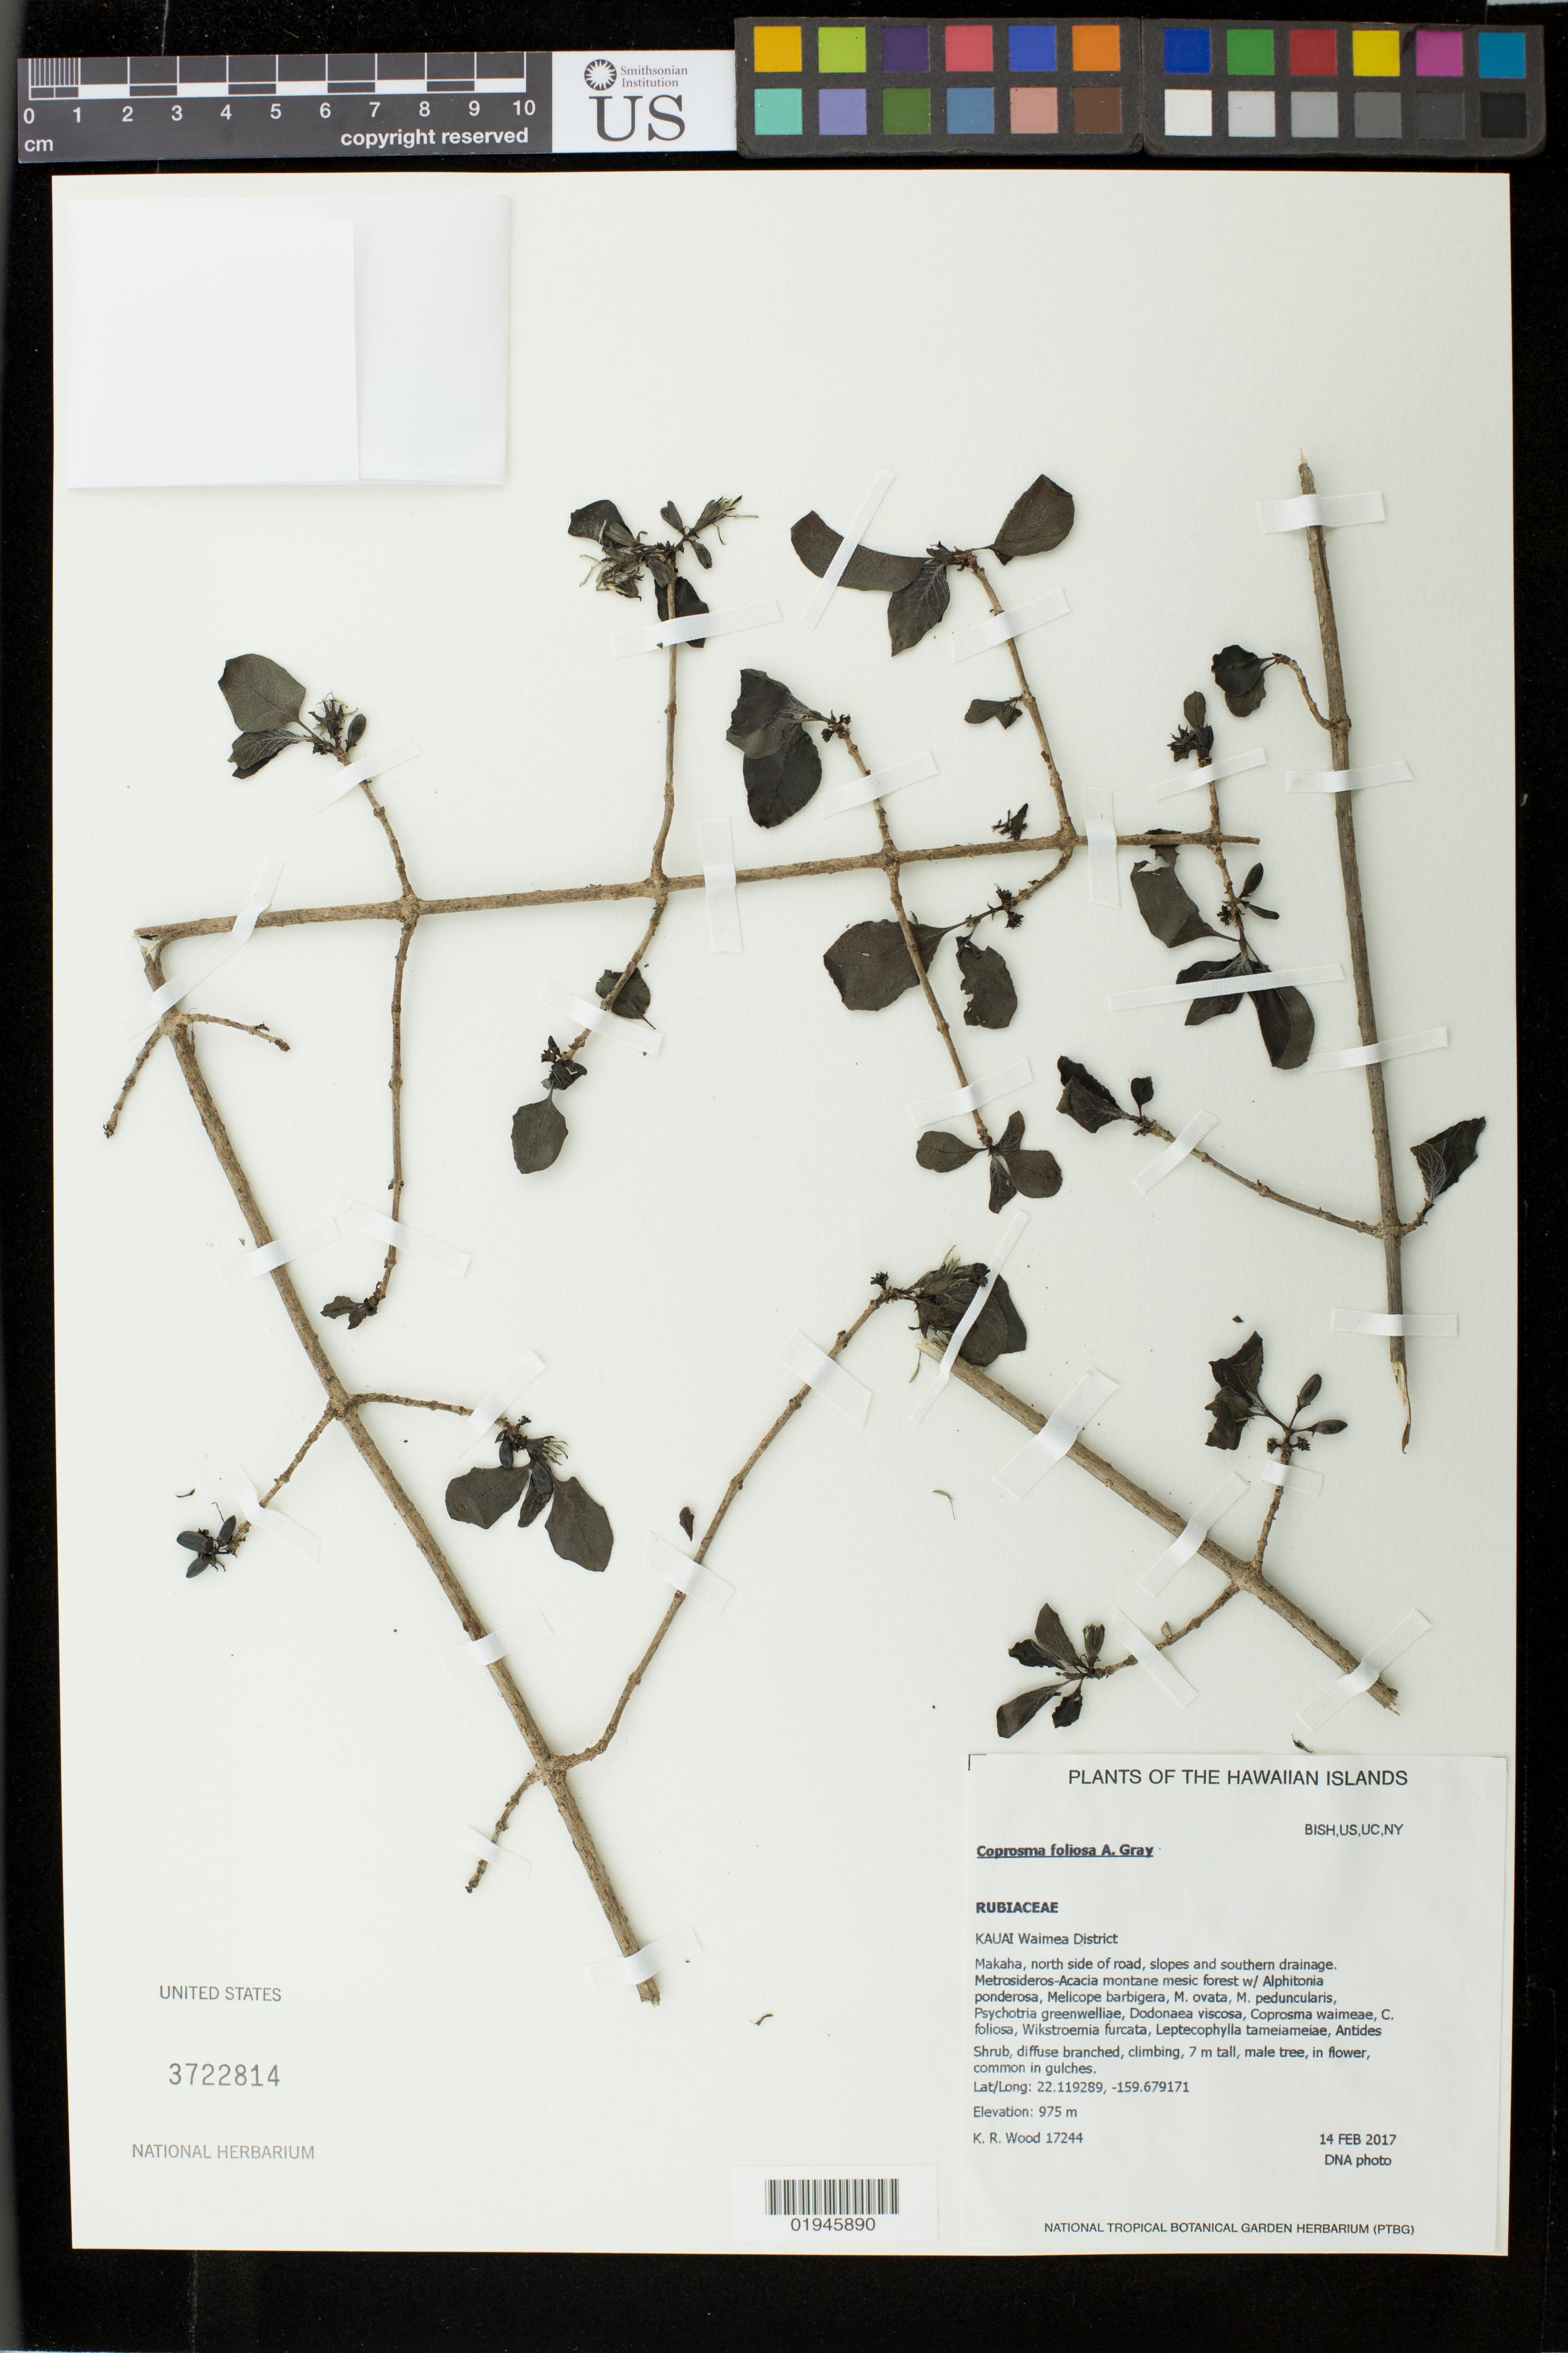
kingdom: Plantae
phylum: Tracheophyta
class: Magnoliopsida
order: Gentianales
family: Rubiaceae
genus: Coprosma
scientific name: Coprosma foliosa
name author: A. Gray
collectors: K. R. Wood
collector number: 17244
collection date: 2017-02-14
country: United States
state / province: Hawaii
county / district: Kauai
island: Kaua'i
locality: Waimea District, Makaha, north side of road, slopes and southern drainage.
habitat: Montane mesic forest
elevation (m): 975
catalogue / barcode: US 3722814